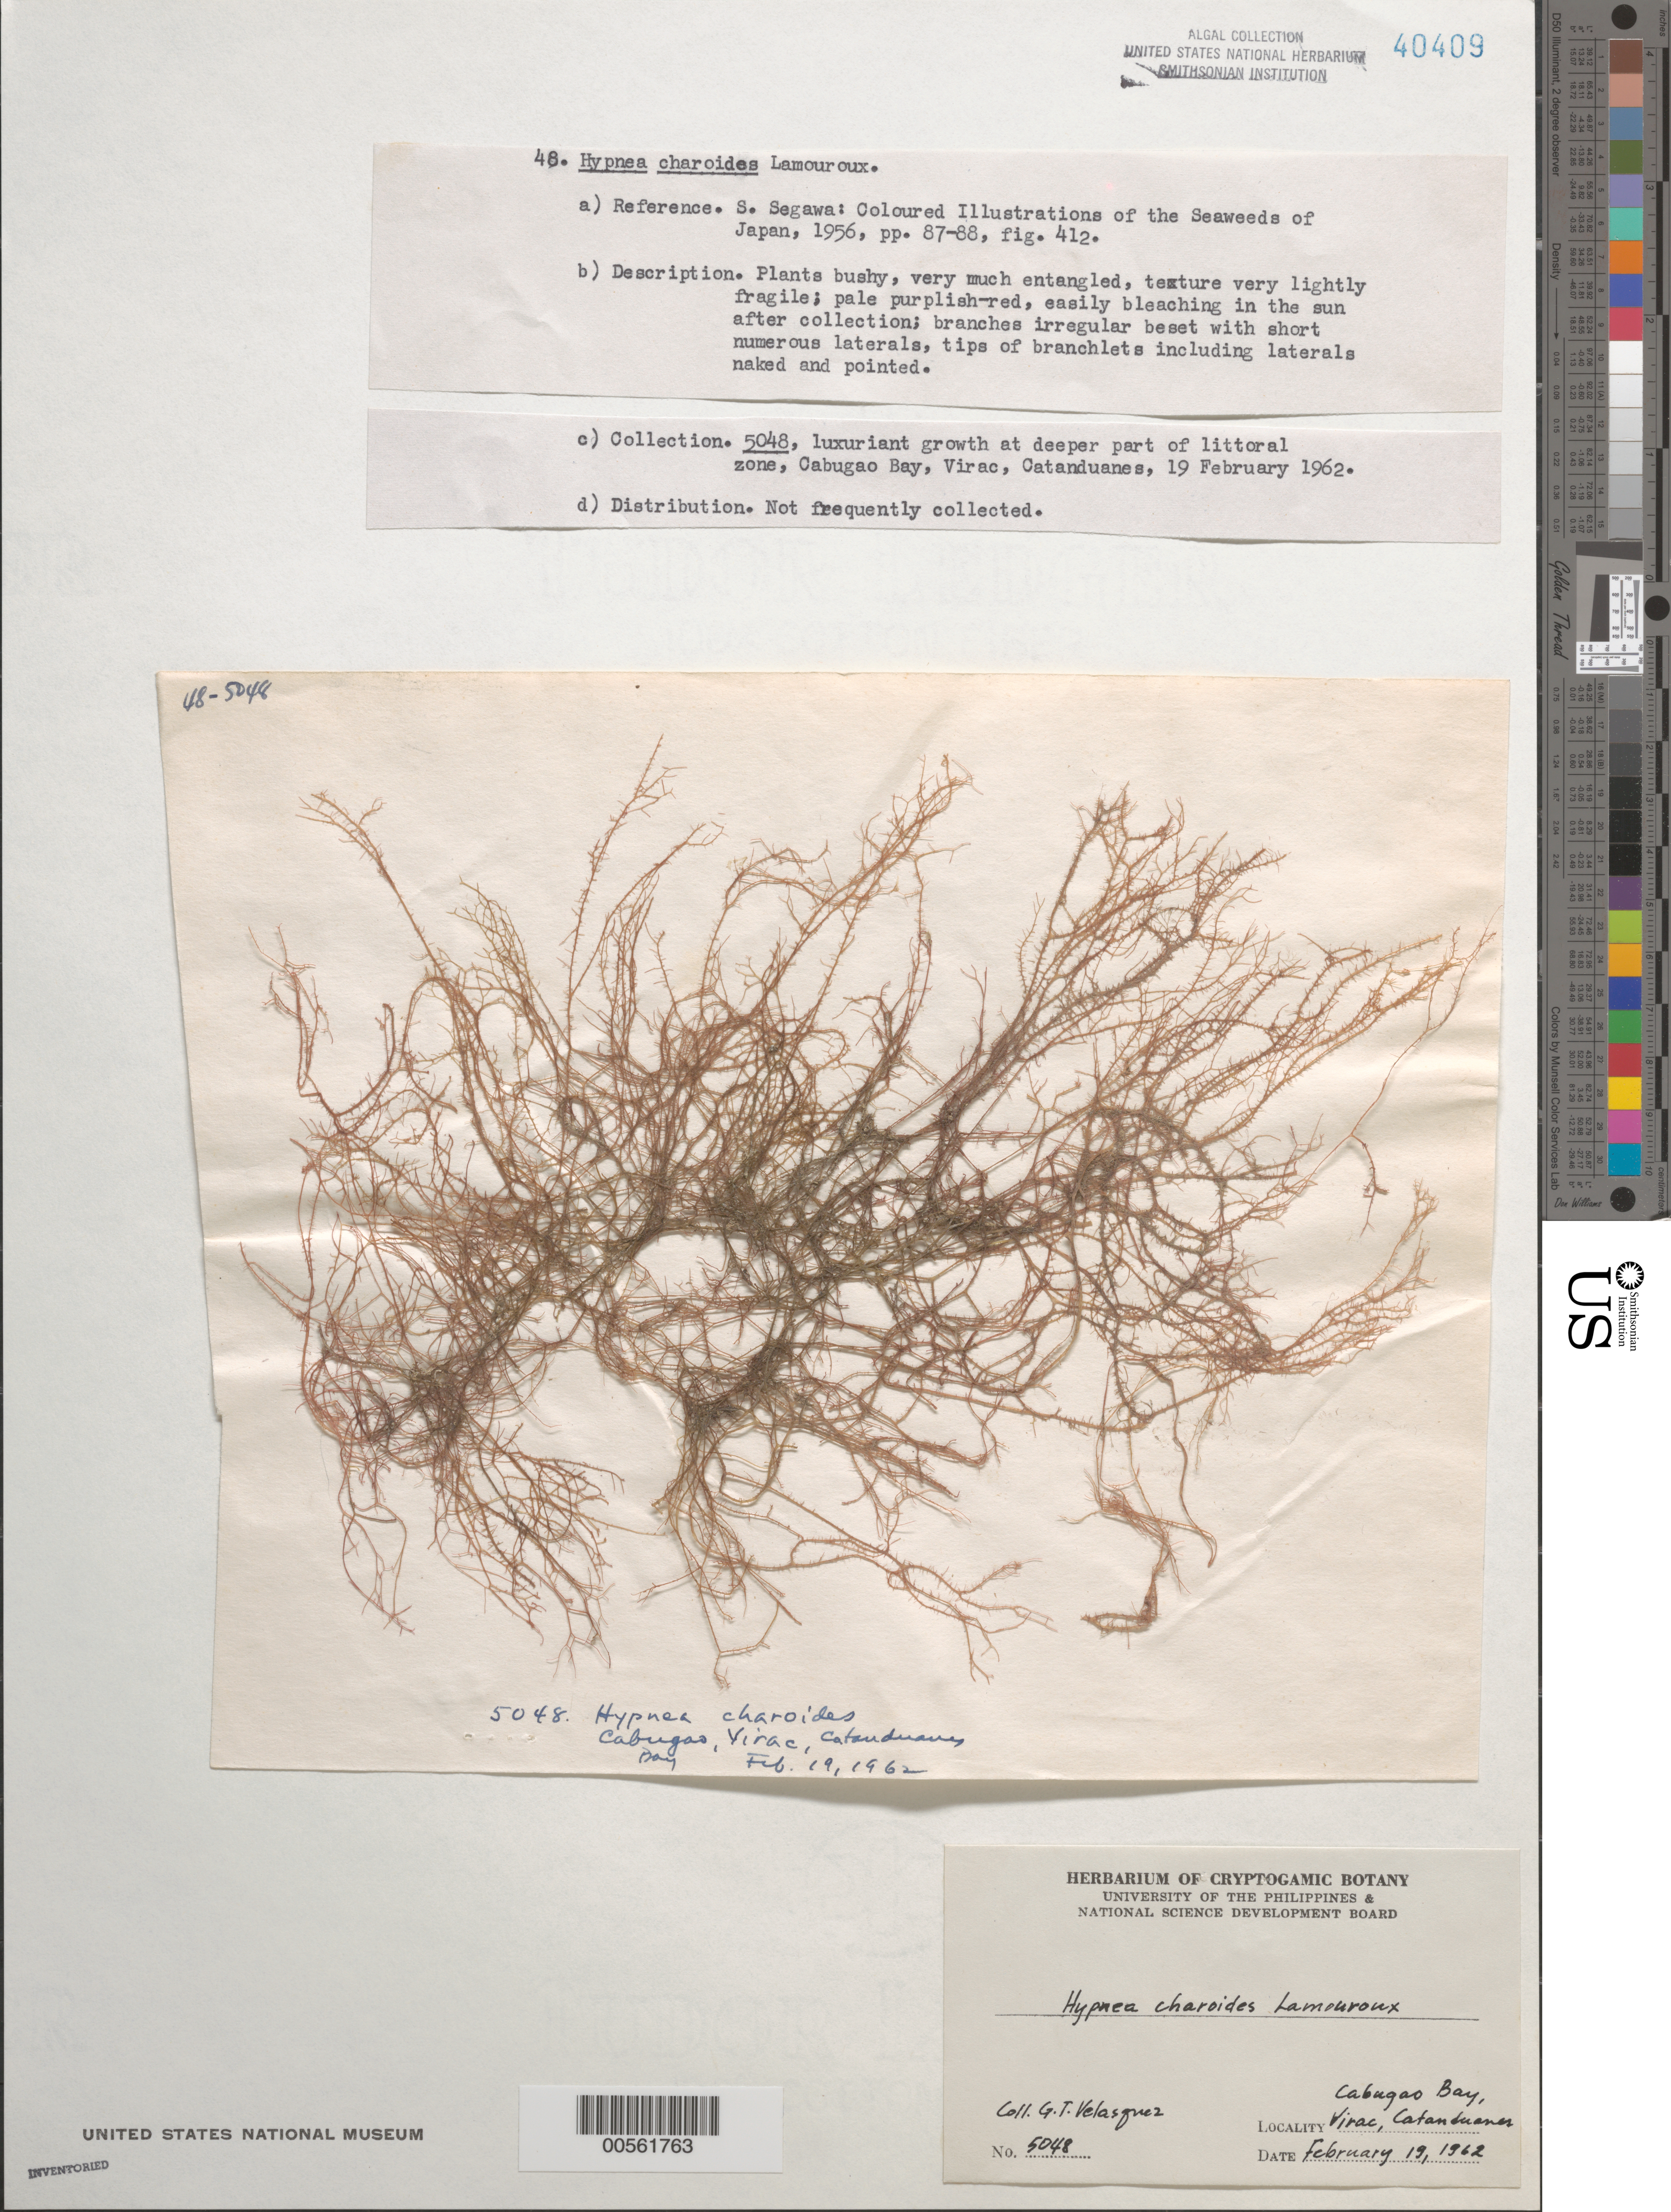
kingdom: Plantae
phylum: Rhodophyta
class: Florideophyceae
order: Gigartinales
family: Cystocloniaceae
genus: Hypnea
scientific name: Hypnea charoides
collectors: G. Velasquez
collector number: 5048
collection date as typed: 19 Feb 1962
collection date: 1962-02-19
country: Philippines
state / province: Bicol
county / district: Catanduanes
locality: Cabugao bay, virac, catanduanes island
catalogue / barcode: US 40409